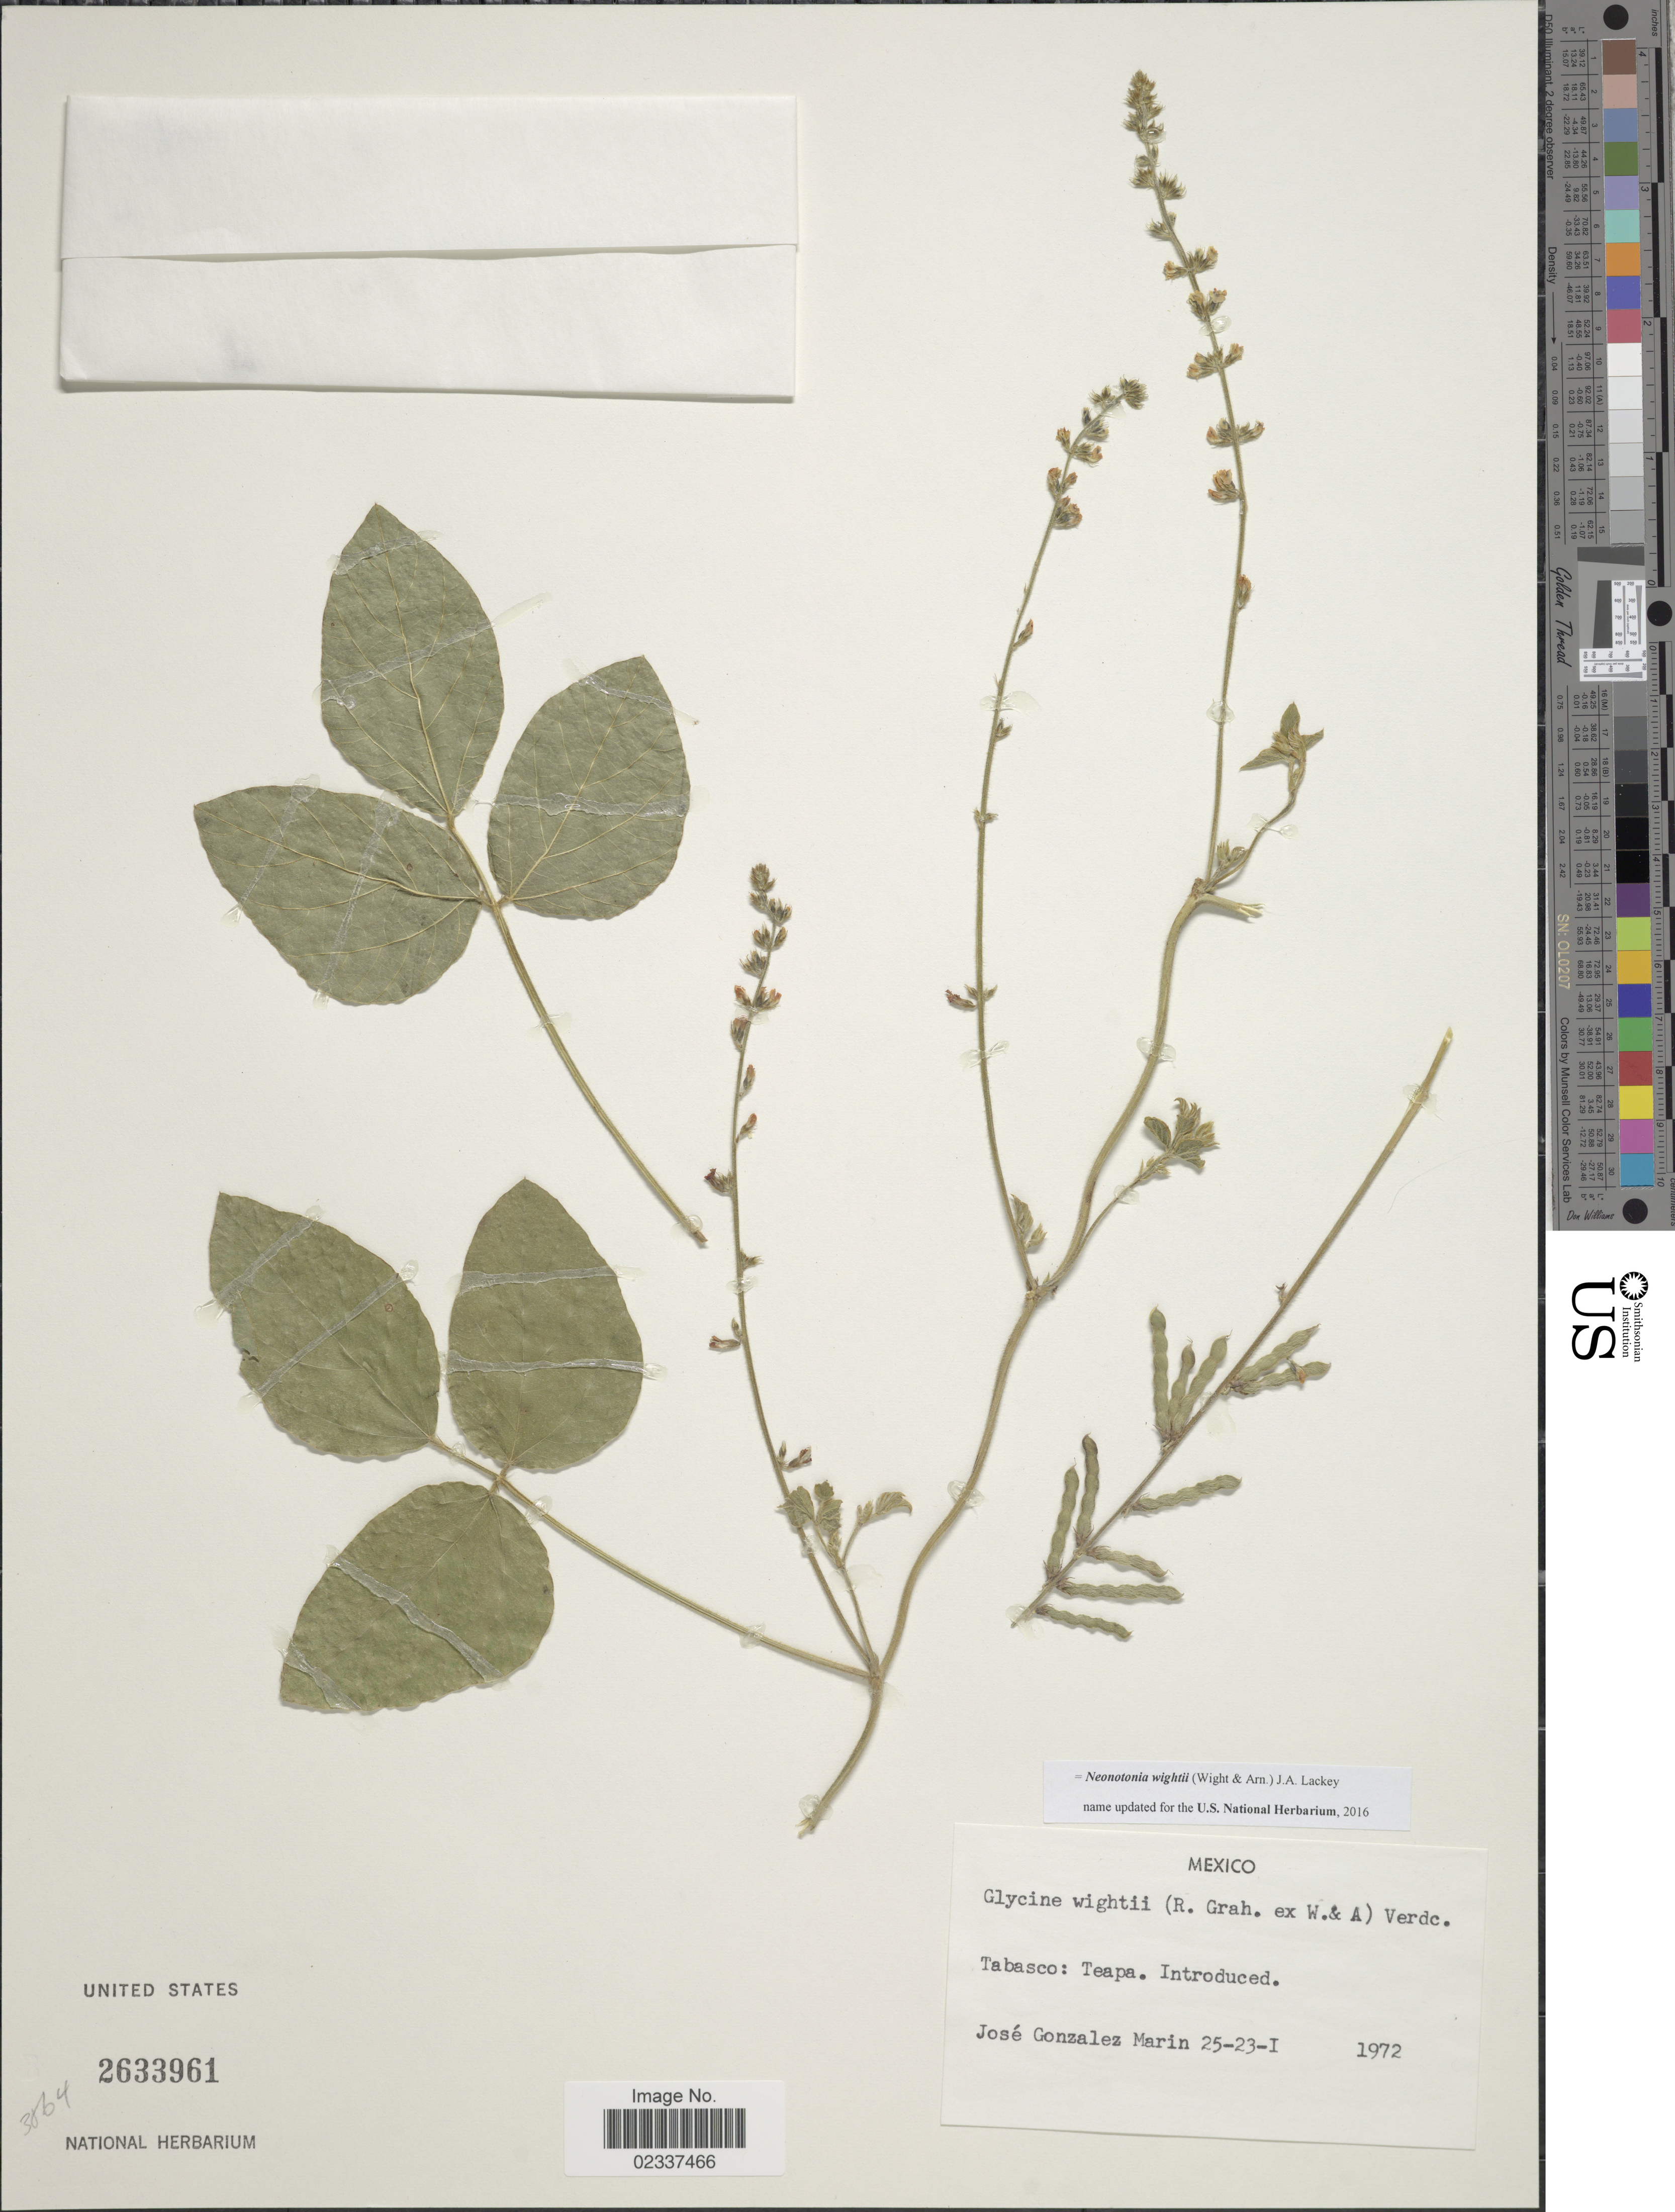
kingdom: Plantae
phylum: Tracheophyta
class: Magnoliopsida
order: Fabales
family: Fabaceae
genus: Glycine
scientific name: Glycine wightii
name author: (Wight & Arn.) Verdc.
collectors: J. Marin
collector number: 25-23-1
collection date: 1972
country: Mexico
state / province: Tabasco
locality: Teapa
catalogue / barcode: US 2633961